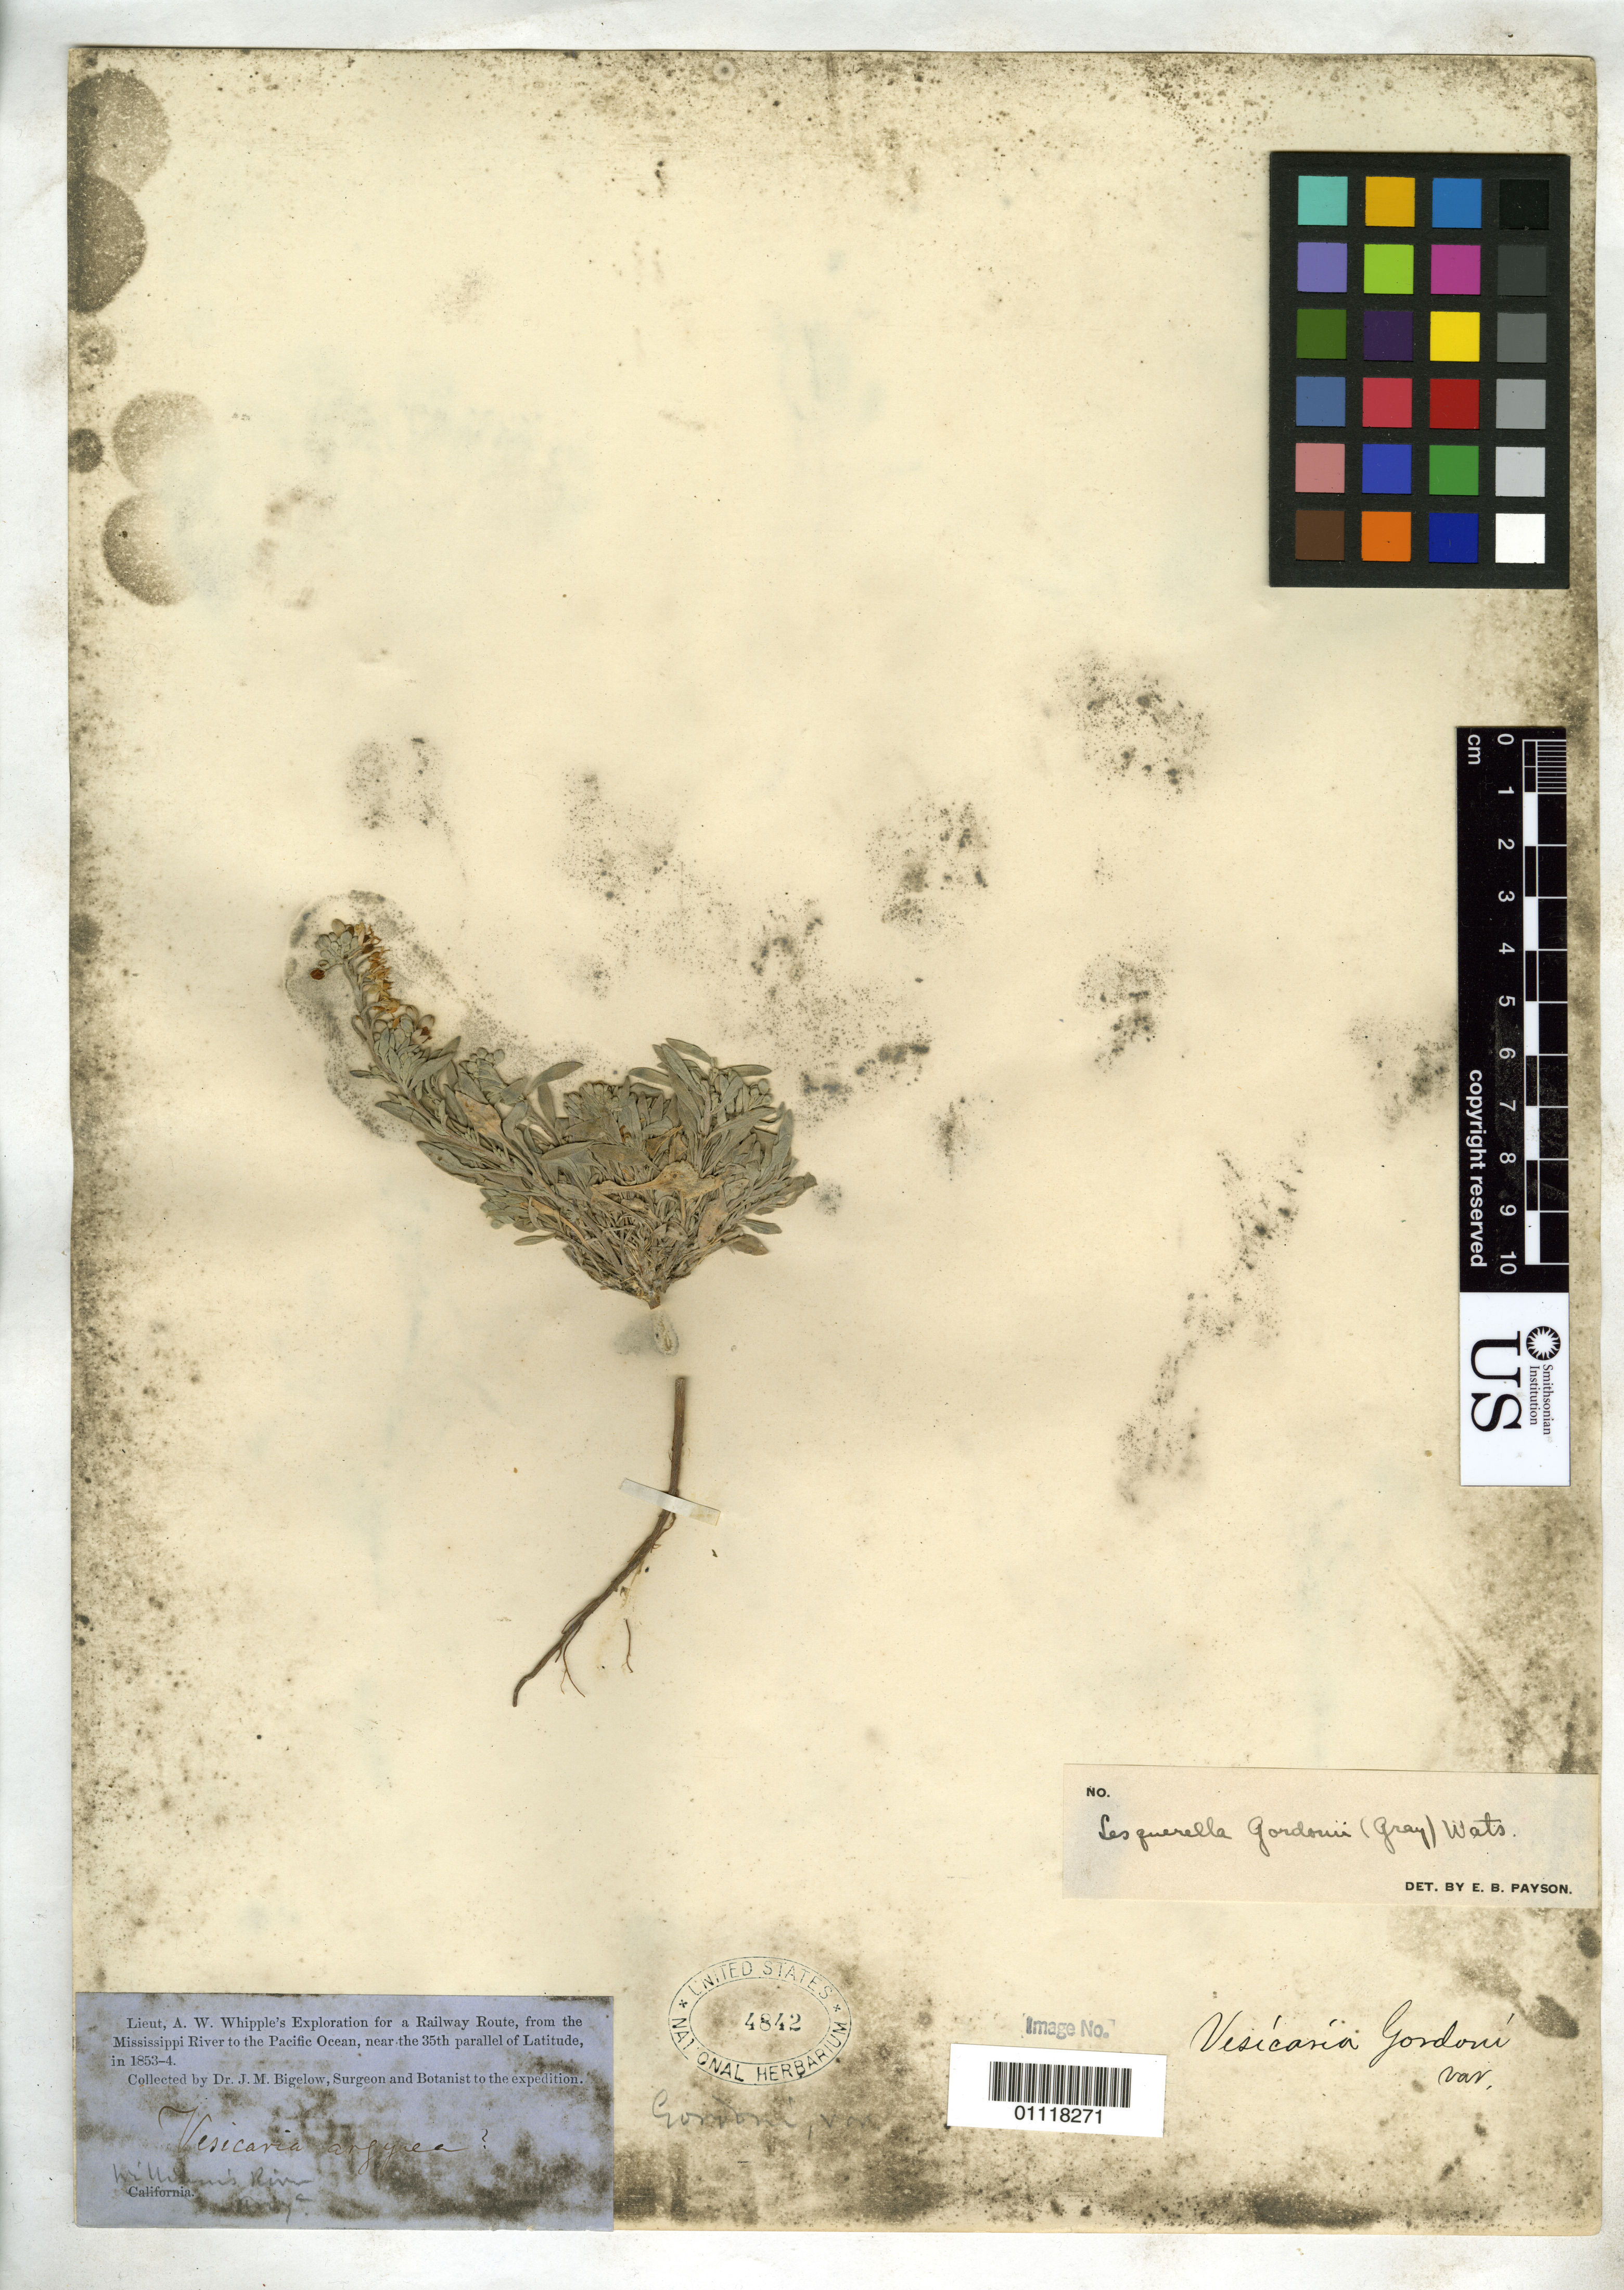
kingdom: Plantae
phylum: Tracheophyta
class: Magnoliopsida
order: Brassicales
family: Brassicaceae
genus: Lesquerella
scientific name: Lesquerella gordonii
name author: (A. Gray) S. Watson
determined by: Payson, E. B.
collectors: J. M. Bigelow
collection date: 1853/1854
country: United States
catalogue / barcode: US 4842